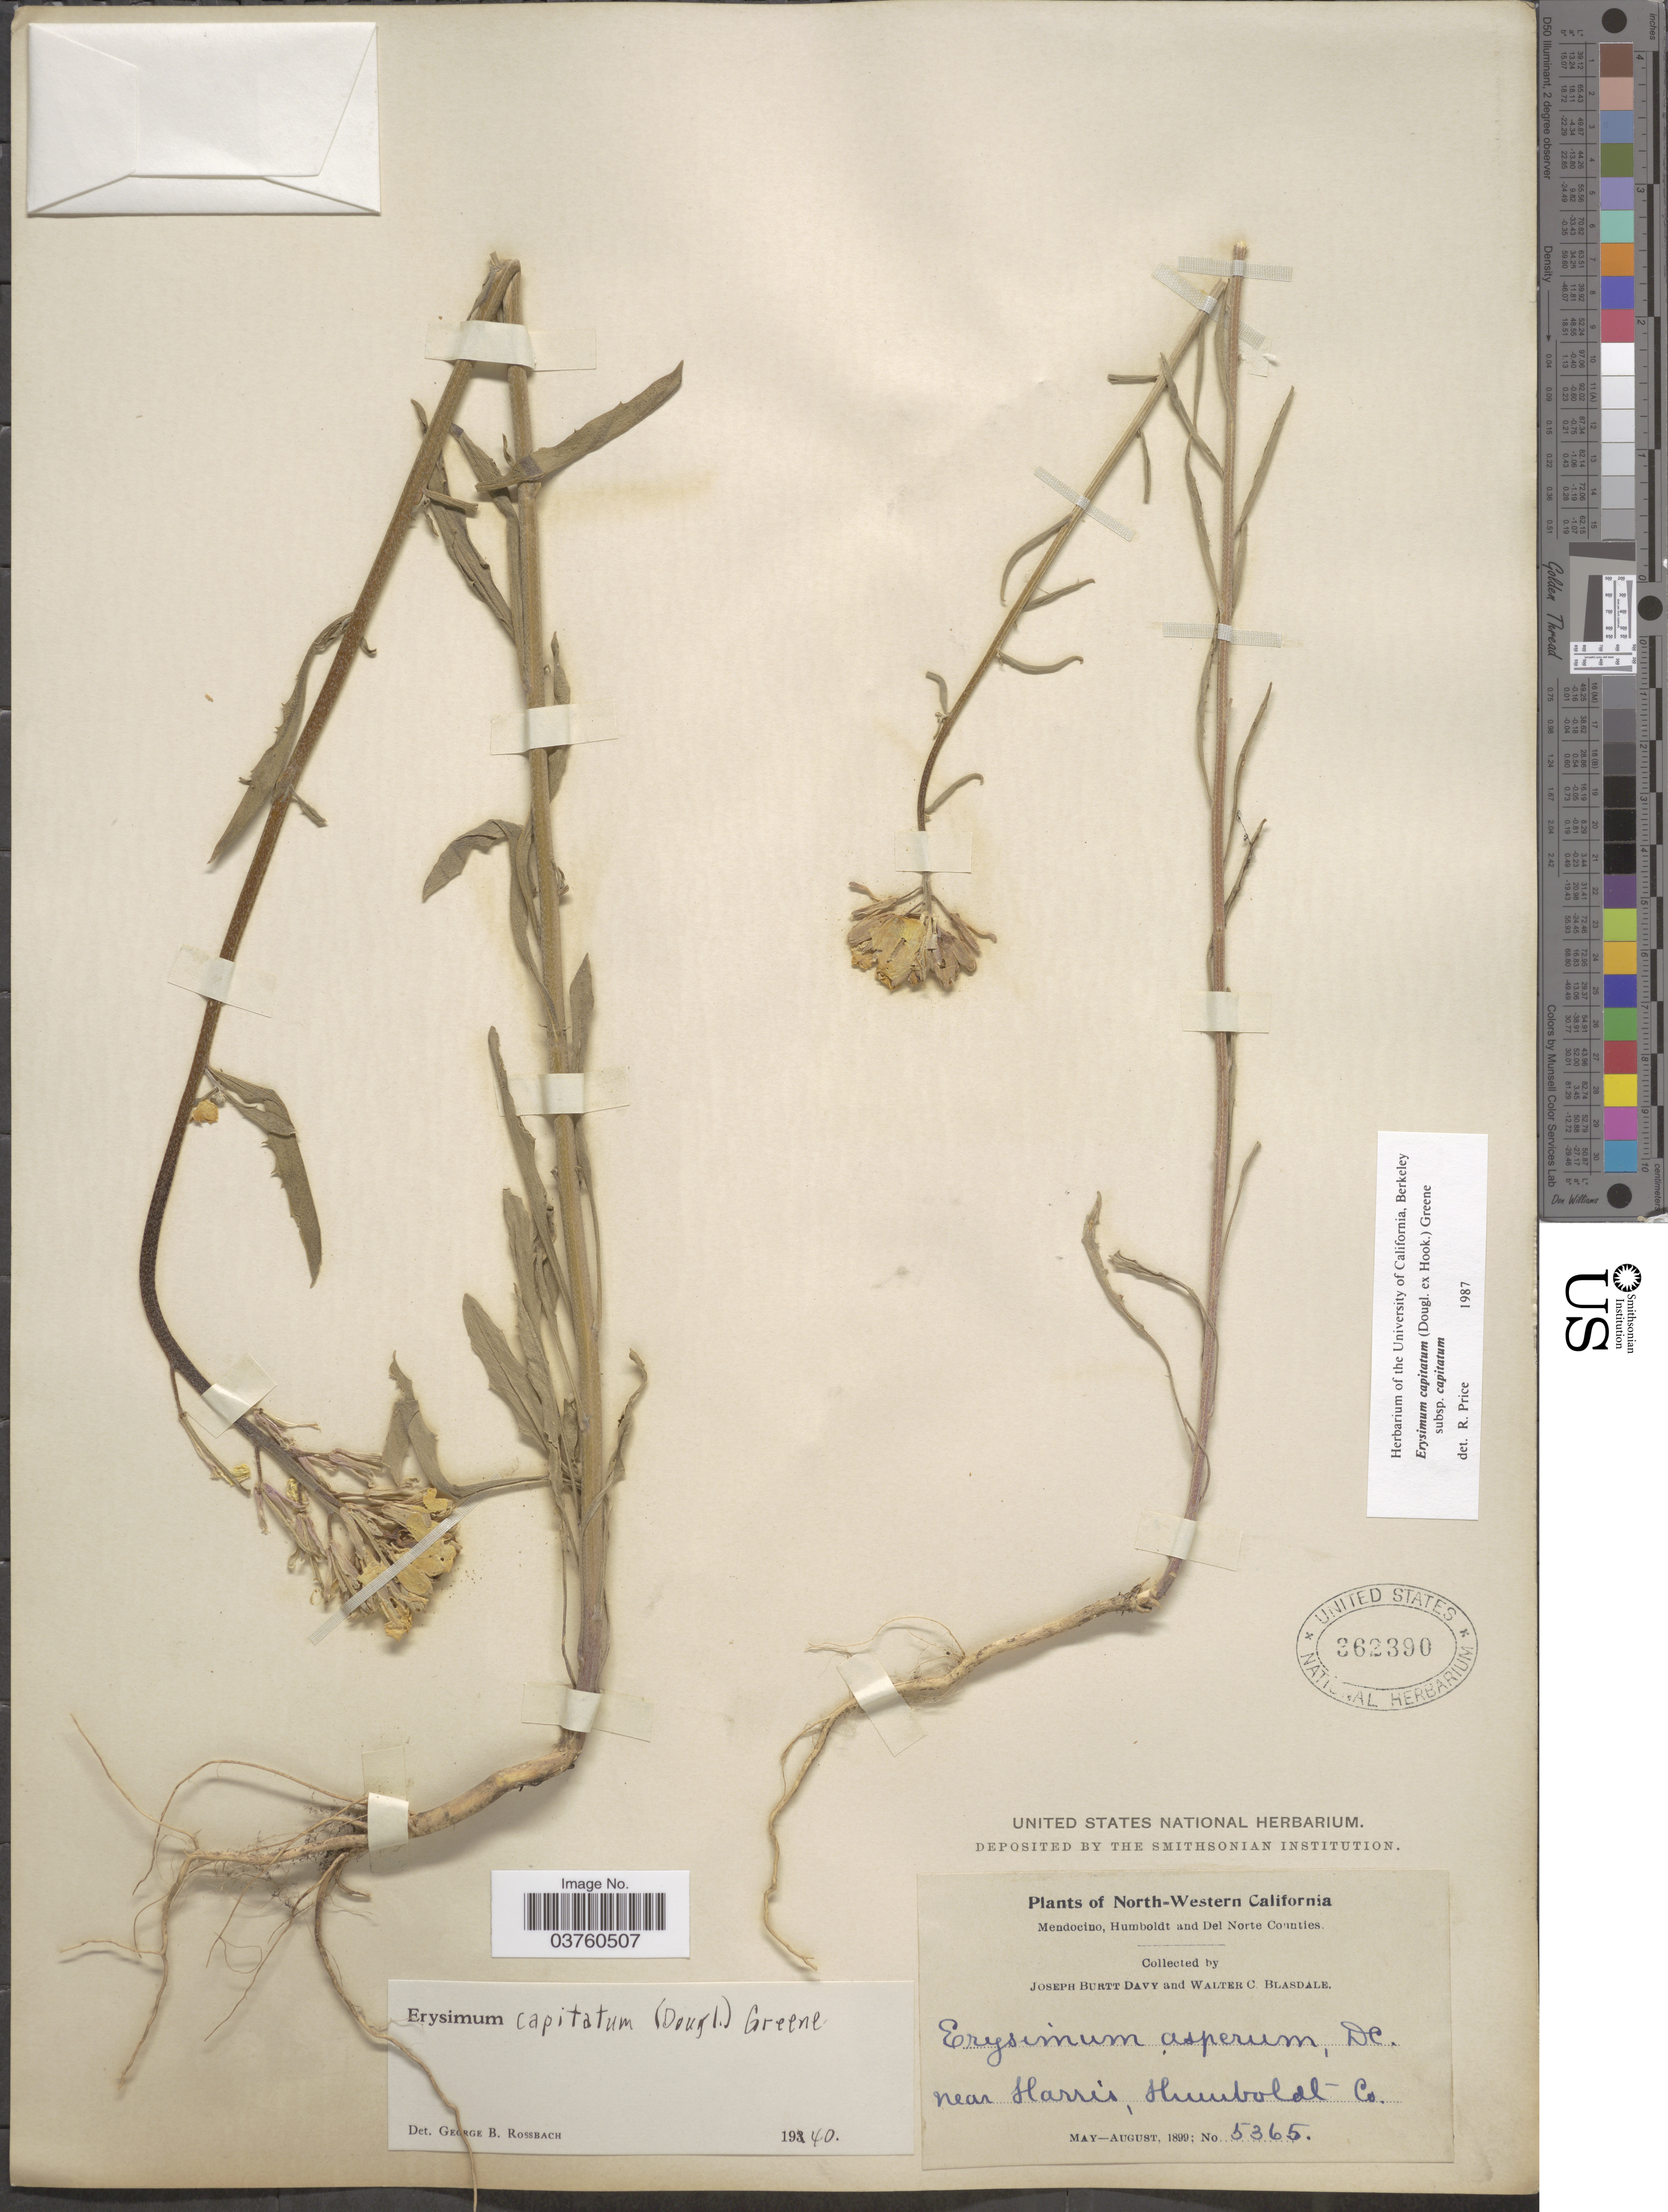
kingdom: Plantae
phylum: Tracheophyta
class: Magnoliopsida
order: Brassicales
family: Brassicaceae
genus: Erysimum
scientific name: Erysimum capitatum subsp. capitatum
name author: (Douglas ex Hook.) Greene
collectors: J. Burtt Davy & W. Blasdale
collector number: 5365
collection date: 1899-05/1899-08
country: United States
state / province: California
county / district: Humboldt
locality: North-western California. Near Harris, Humboldt Co.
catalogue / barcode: US 362390